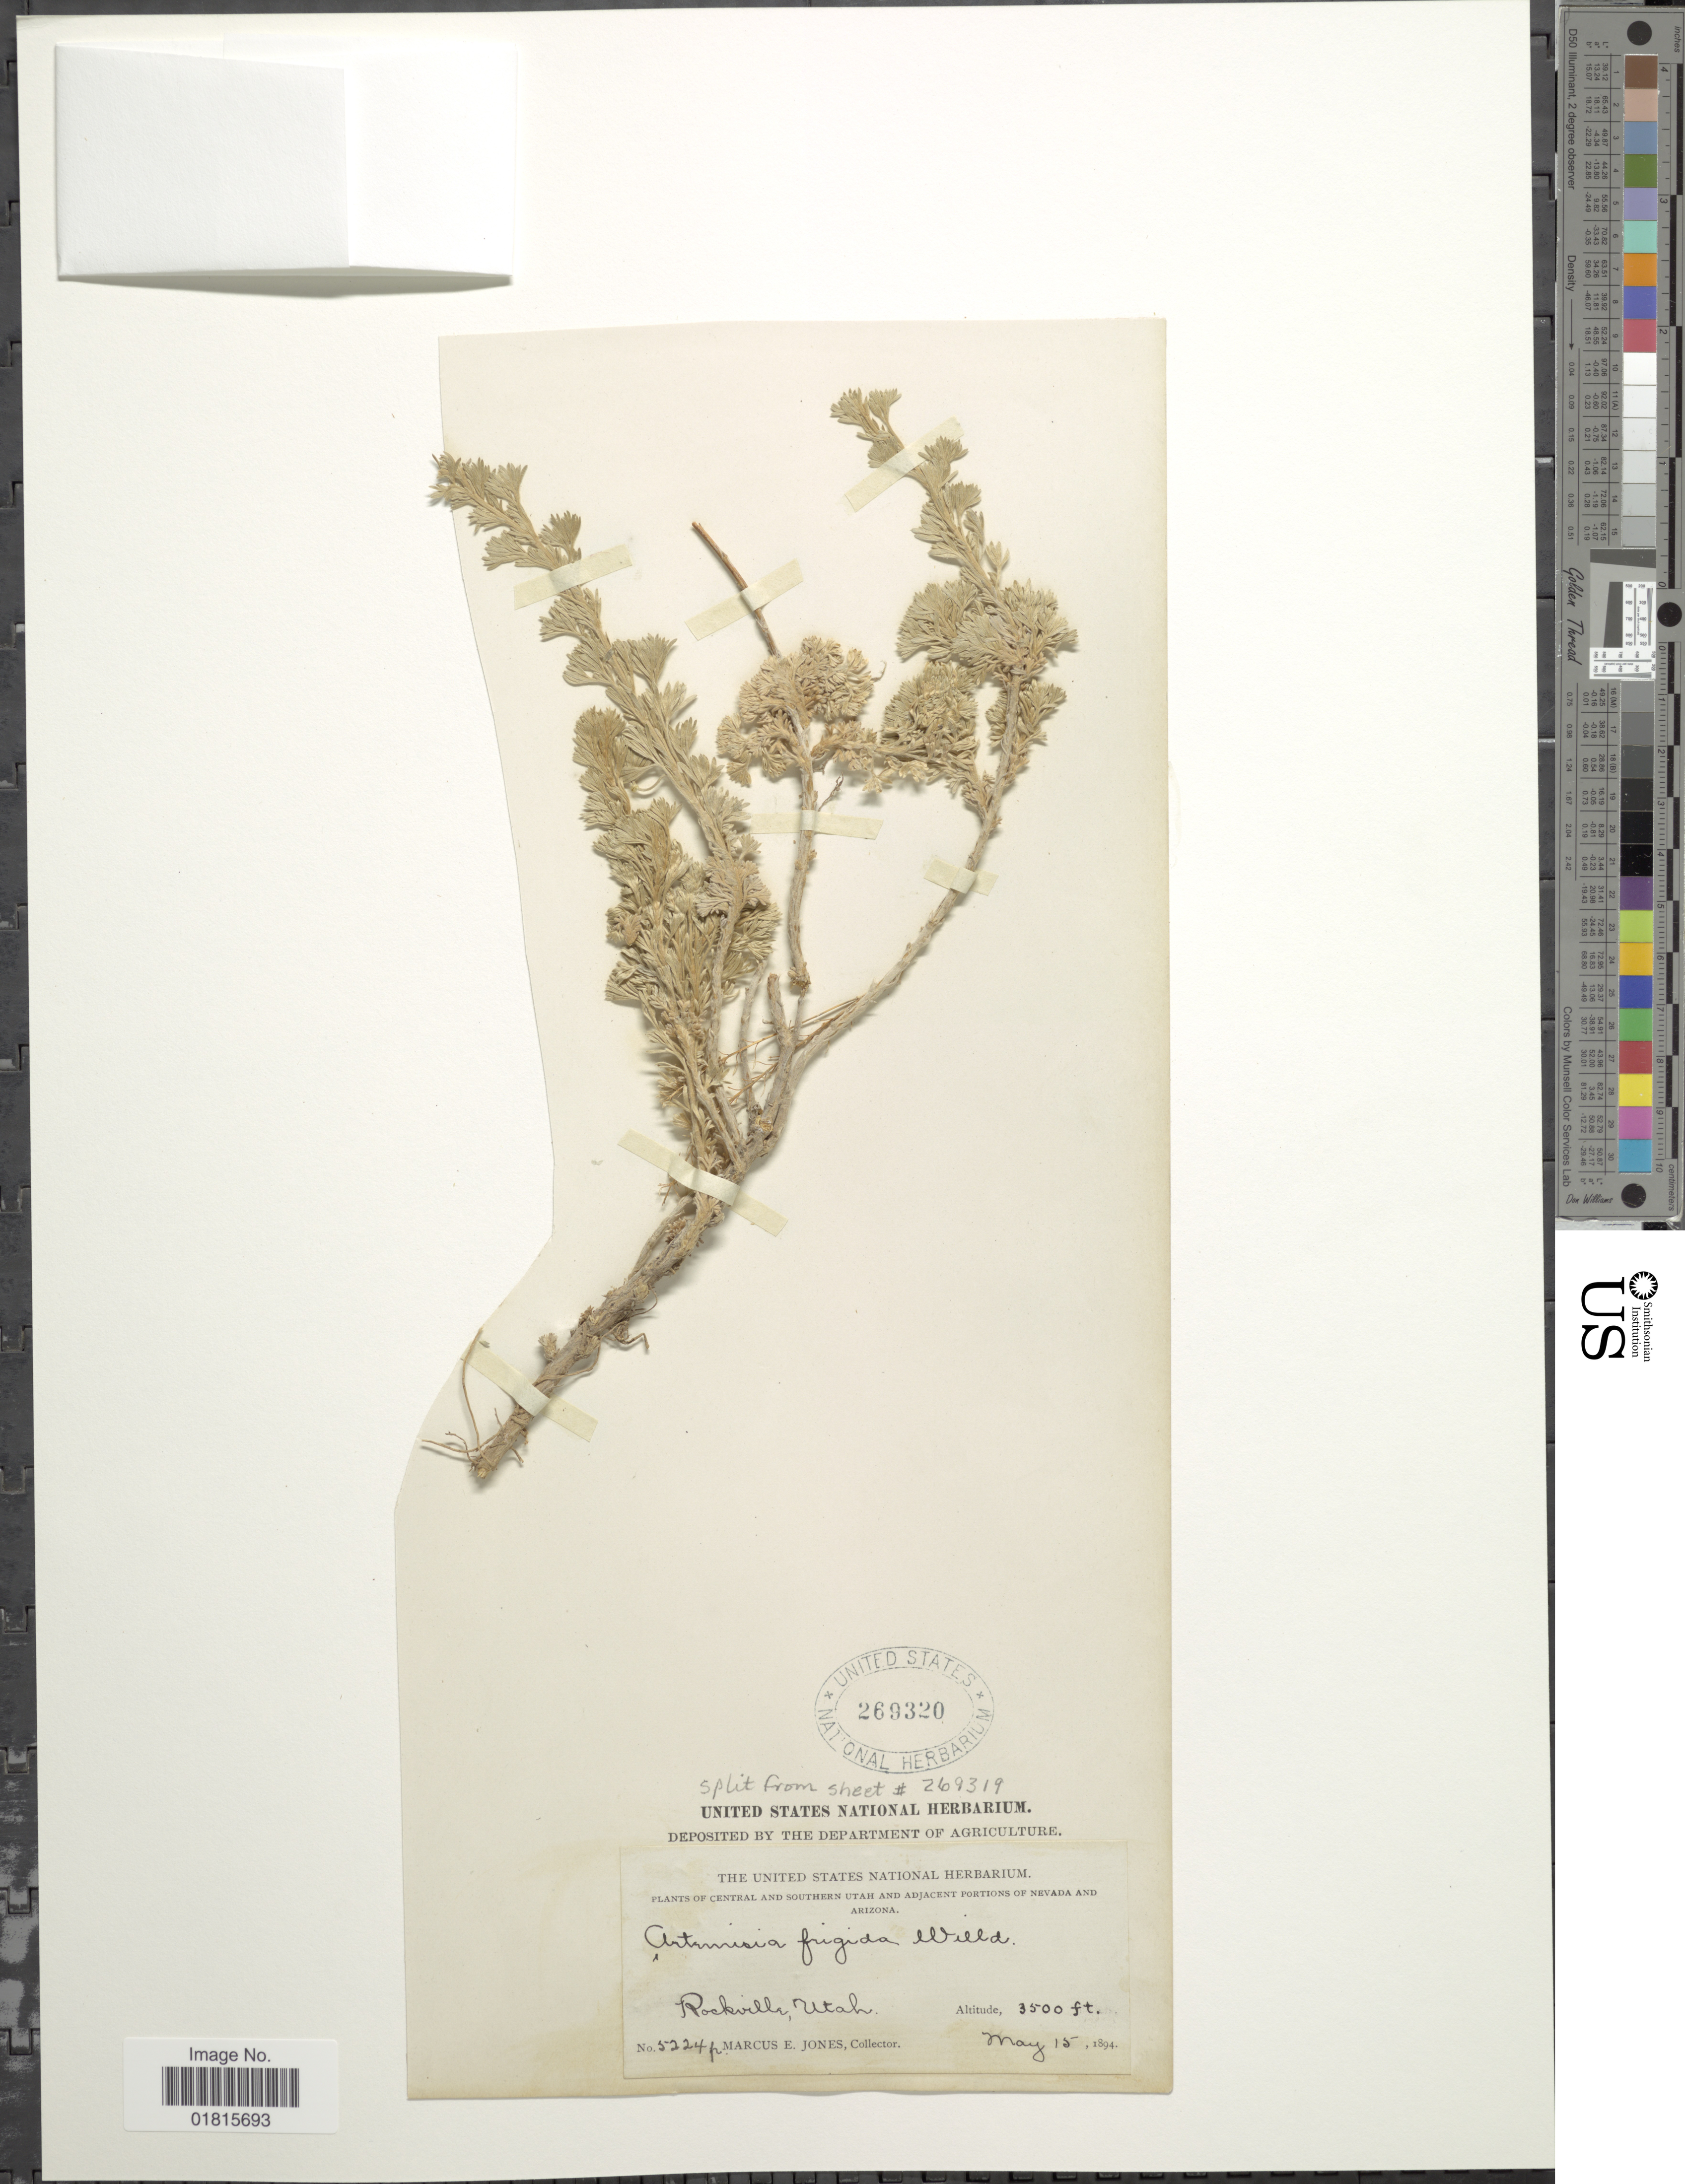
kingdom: Plantae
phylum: Tracheophyta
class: Magnoliopsida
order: Asterales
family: Asteraceae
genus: Artemisia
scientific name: Artemisia frigida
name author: Willd.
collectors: M. E. Jones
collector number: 5224p*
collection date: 1894-05-15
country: United States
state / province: Utah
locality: Central and Southern Utah and Adjacent Portions of Nevada and Arizona, Rockville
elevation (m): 1067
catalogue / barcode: US 269320